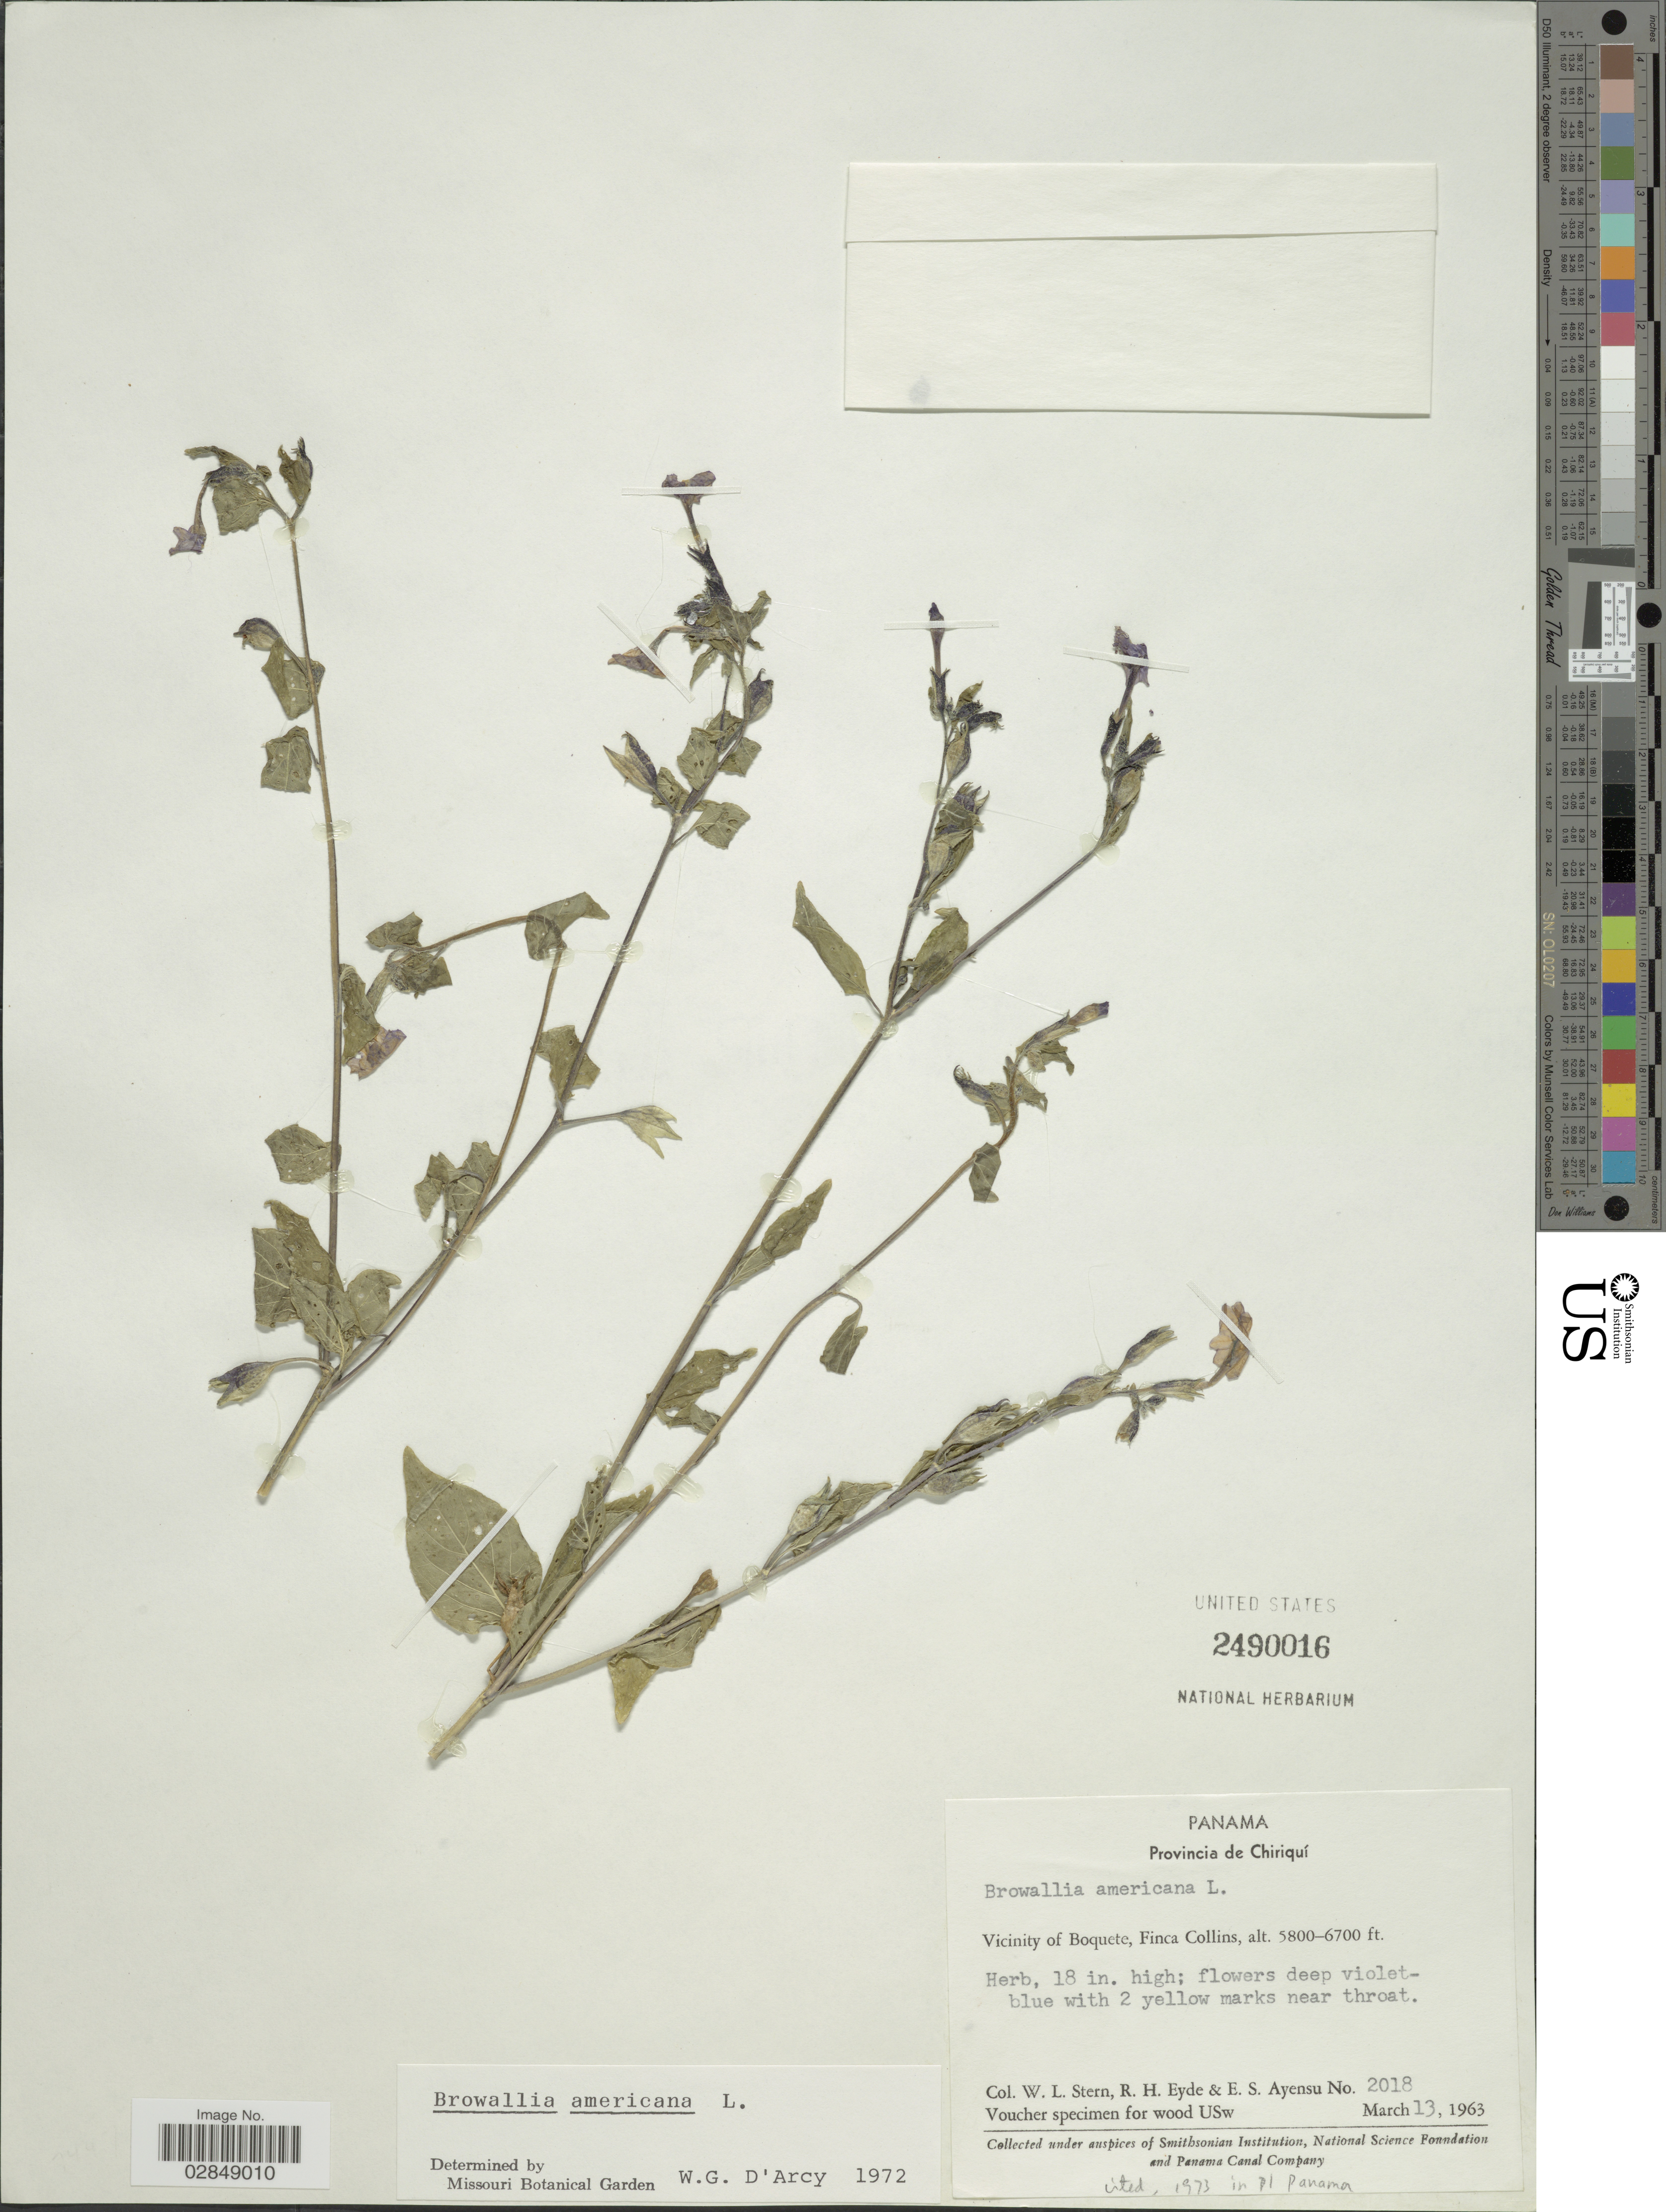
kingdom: Plantae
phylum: Tracheophyta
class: Magnoliopsida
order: Solanales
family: Solanaceae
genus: Browallia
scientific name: Browallia americana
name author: L.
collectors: W. L. Stern, R. H. Eyde & E. S. Ayensu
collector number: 2018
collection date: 1963-03-13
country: Panama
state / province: Chiriqui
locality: Vicinity of Boquete, Finca Collins.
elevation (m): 1768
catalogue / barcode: US 2490016